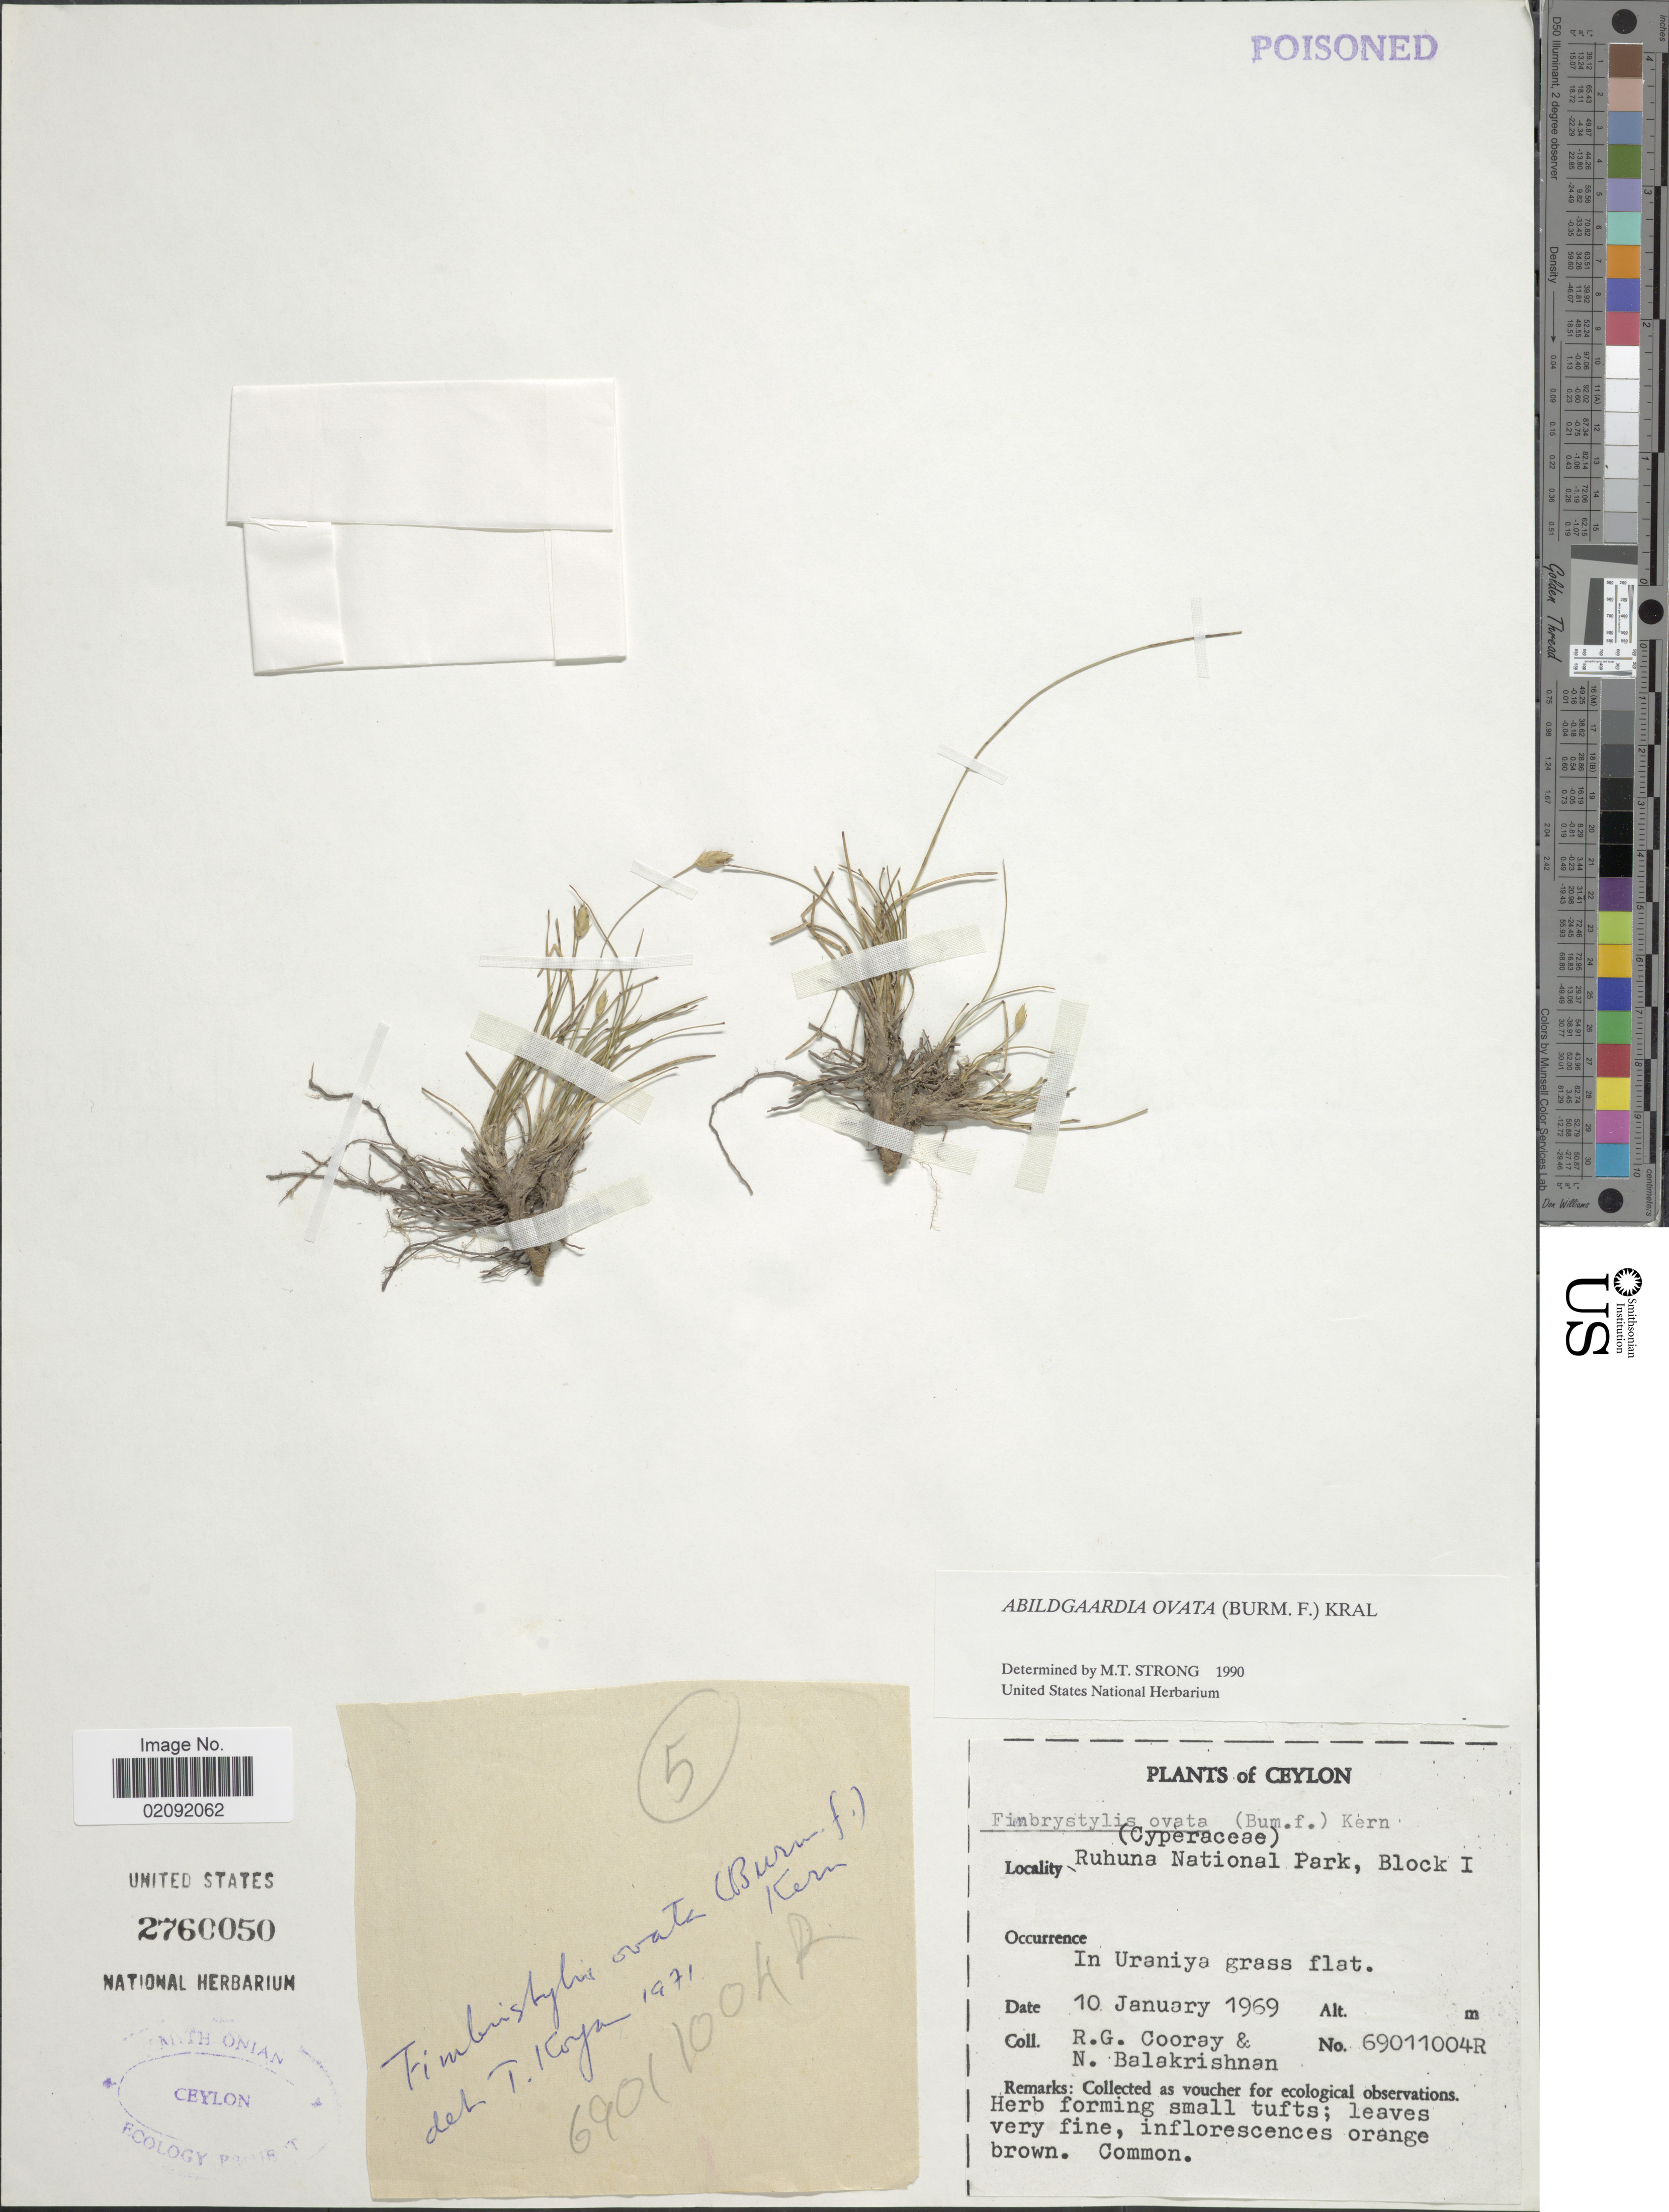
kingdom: Plantae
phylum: Tracheophyta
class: Liliopsida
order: Poales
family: Cyperaceae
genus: Abildgaardia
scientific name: Abildgaardia ovata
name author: (Burm. f.) Kral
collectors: R. Cooray & N. Balakrishnan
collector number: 69011004R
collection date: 1969-01-10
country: Sri Lanka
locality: Ceylon, In Uraniya grass flat.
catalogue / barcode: US 2760050